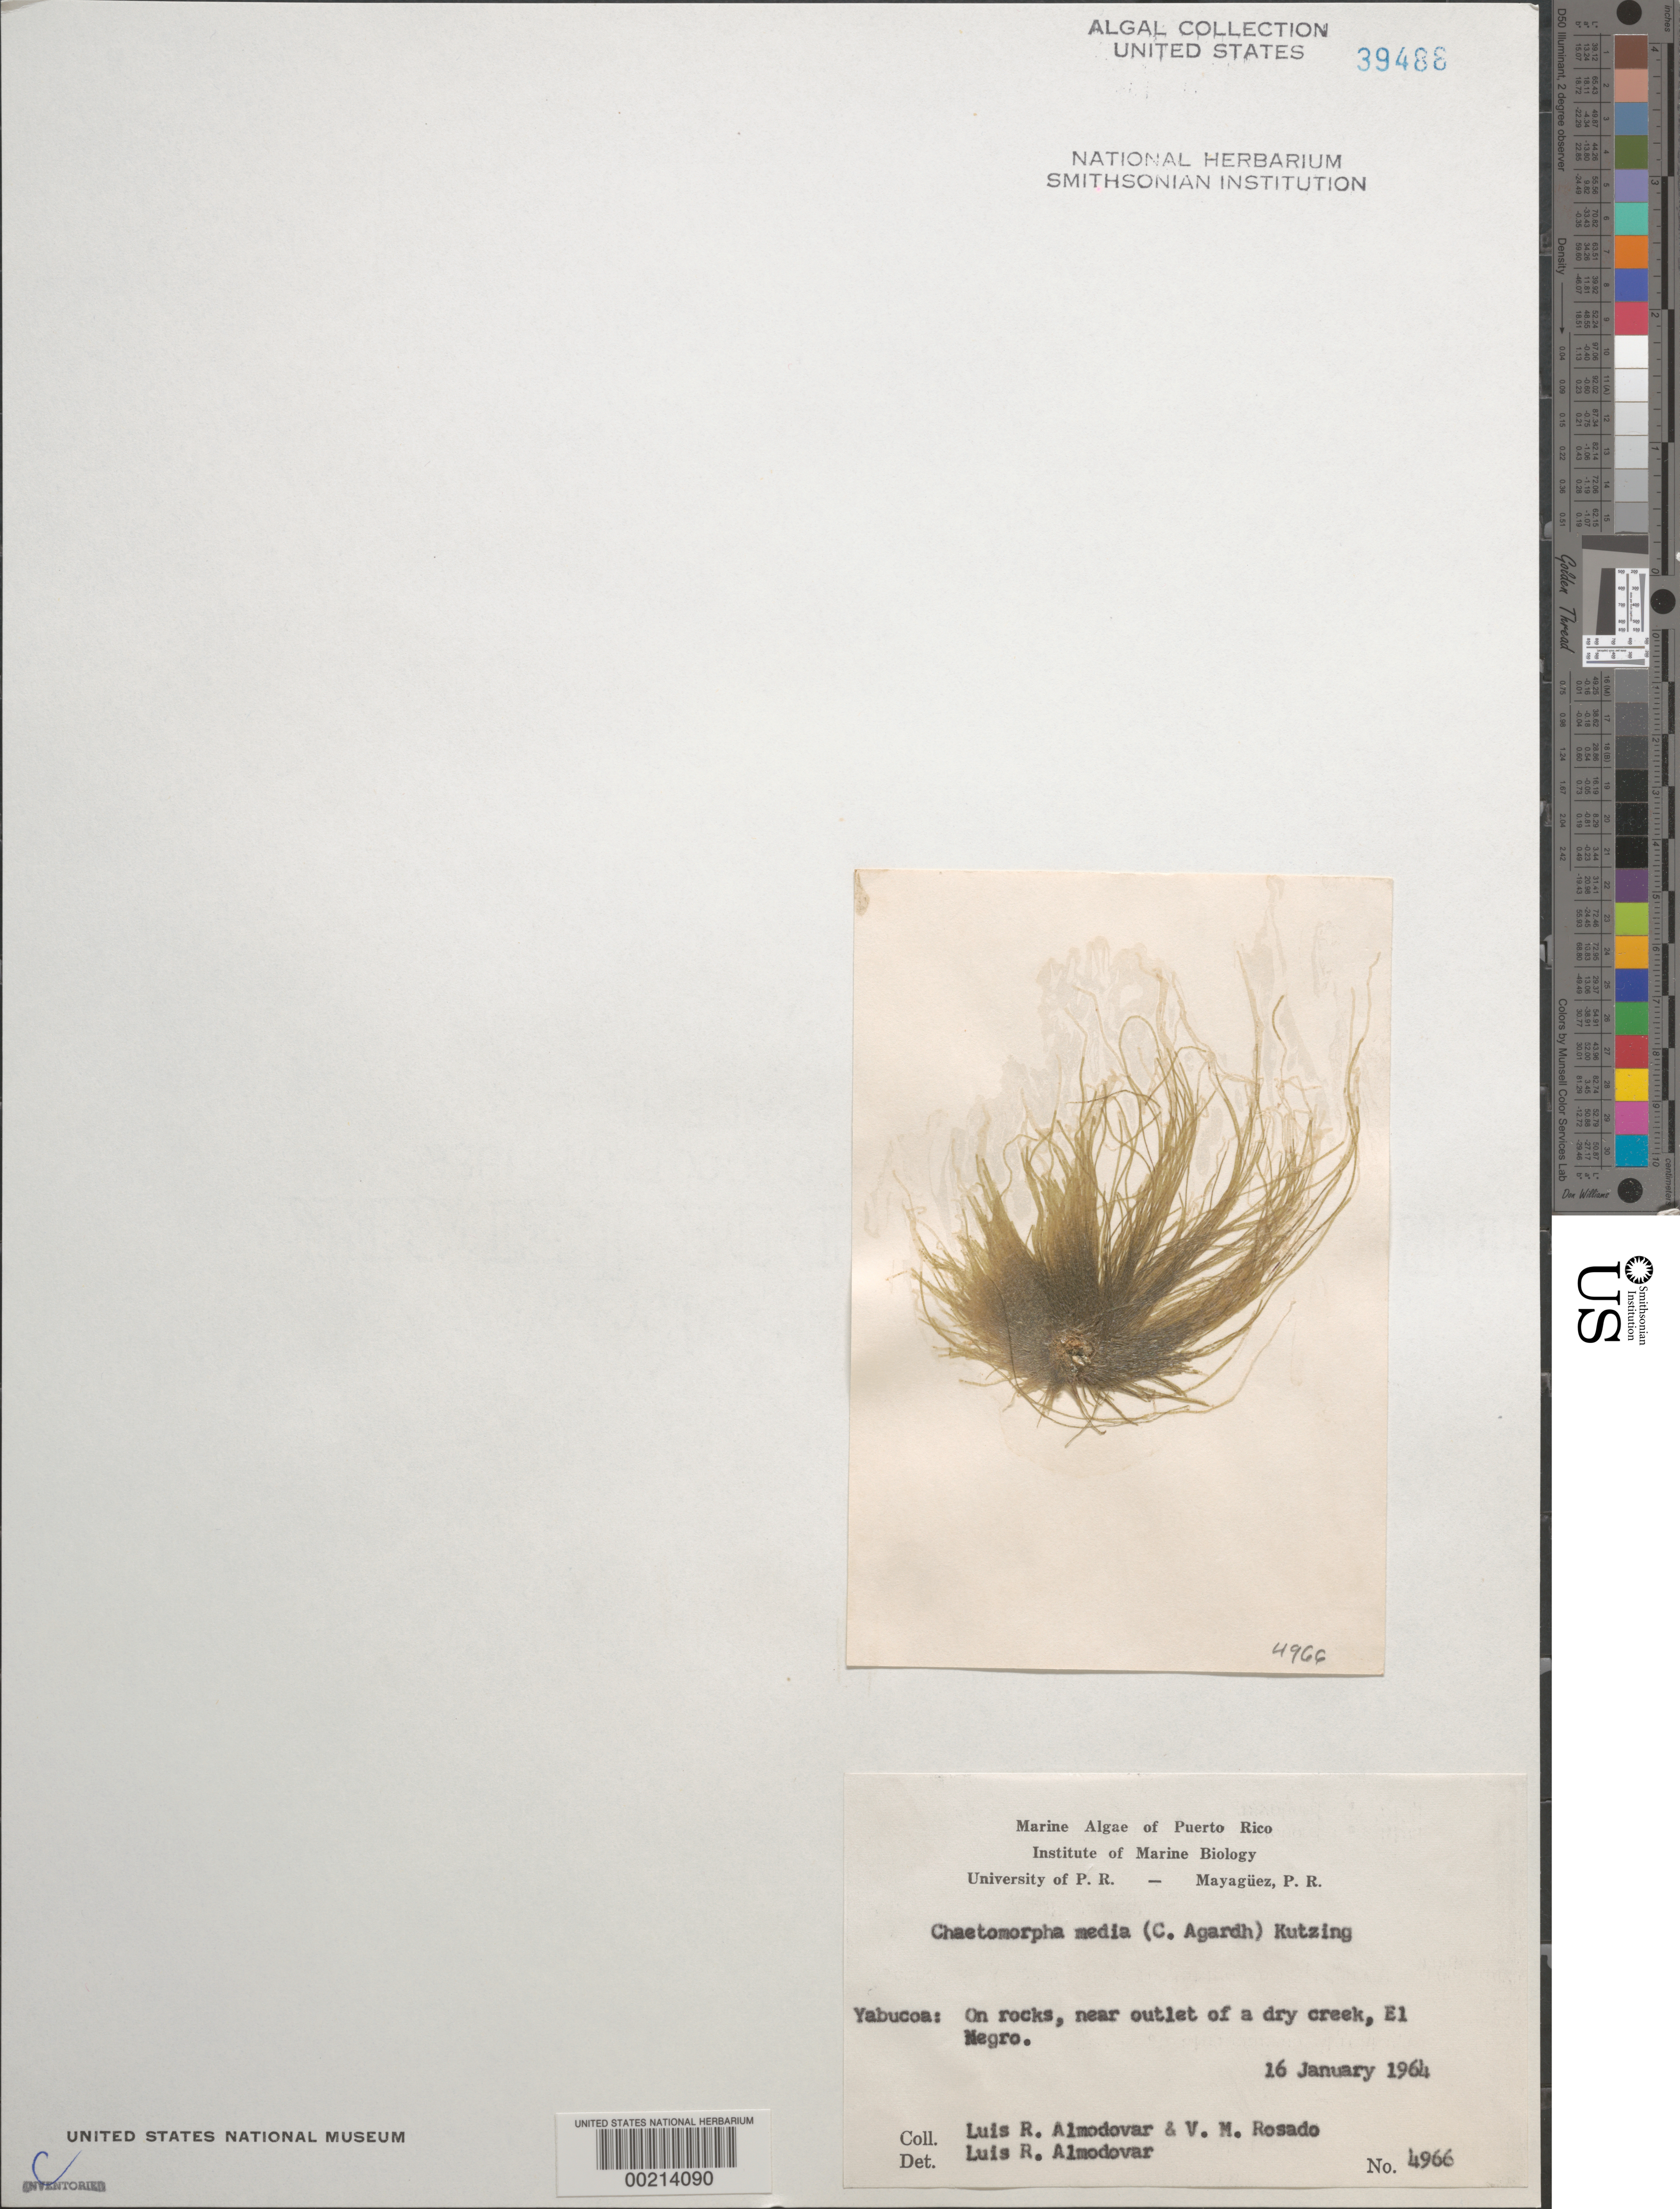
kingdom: Plantae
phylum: Chlorophyta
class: Ulvophyceae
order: Cladophorales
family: Cladophoraceae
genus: Chaetomorpha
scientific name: Chaetomorpha melagonium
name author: (F. Weber & D. Mohr) Kützing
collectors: L. Almodovar & V. Rosado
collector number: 4966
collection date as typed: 16 Jan 1964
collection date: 1964-01-16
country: Puerto Rico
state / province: Yabucoa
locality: El Negro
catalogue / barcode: US 39488